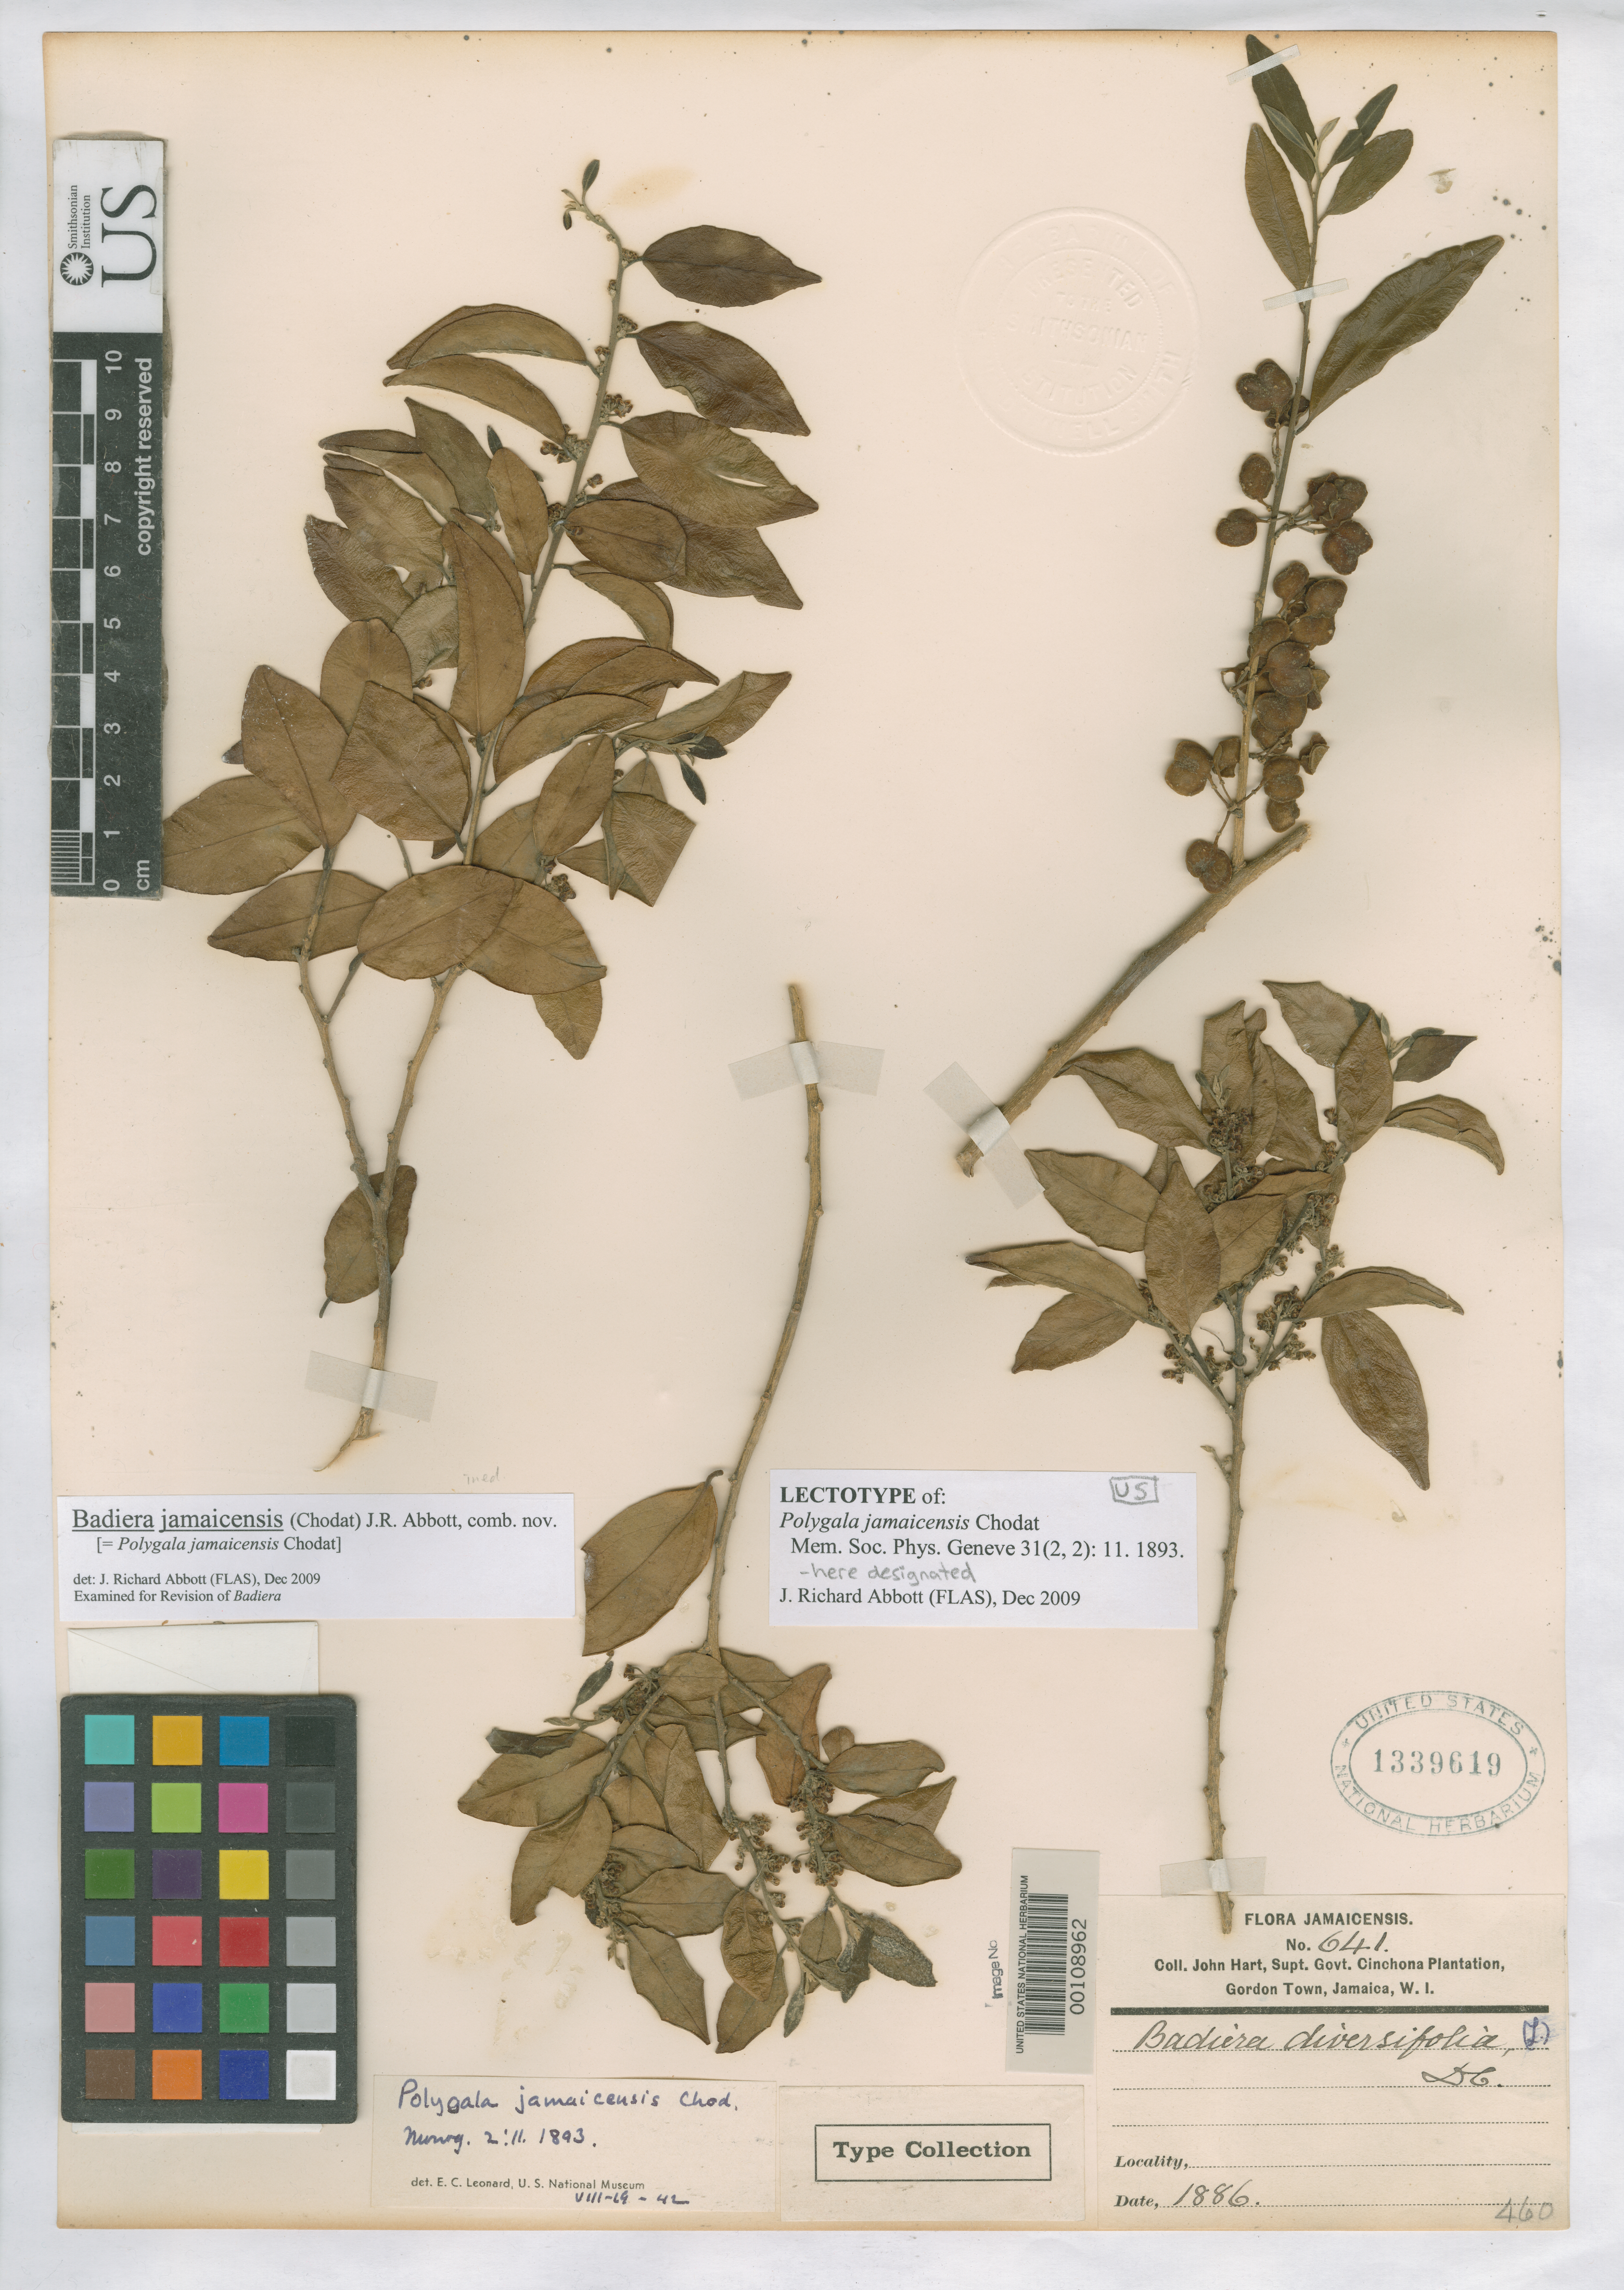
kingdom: Plantae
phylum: Tracheophyta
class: Magnoliopsida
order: Fabales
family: Polygalaceae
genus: Polygala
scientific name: Polygala jamaicensis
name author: Chodat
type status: Type Collection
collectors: J. H. Hart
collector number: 641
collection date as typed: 1886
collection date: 1886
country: Jamaica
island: Greater Antilles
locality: Gordon town.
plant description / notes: Annotated with name (new combination) and as "lectotype", both apparently unpublished as of Dec. 2010.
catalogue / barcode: US 1339619